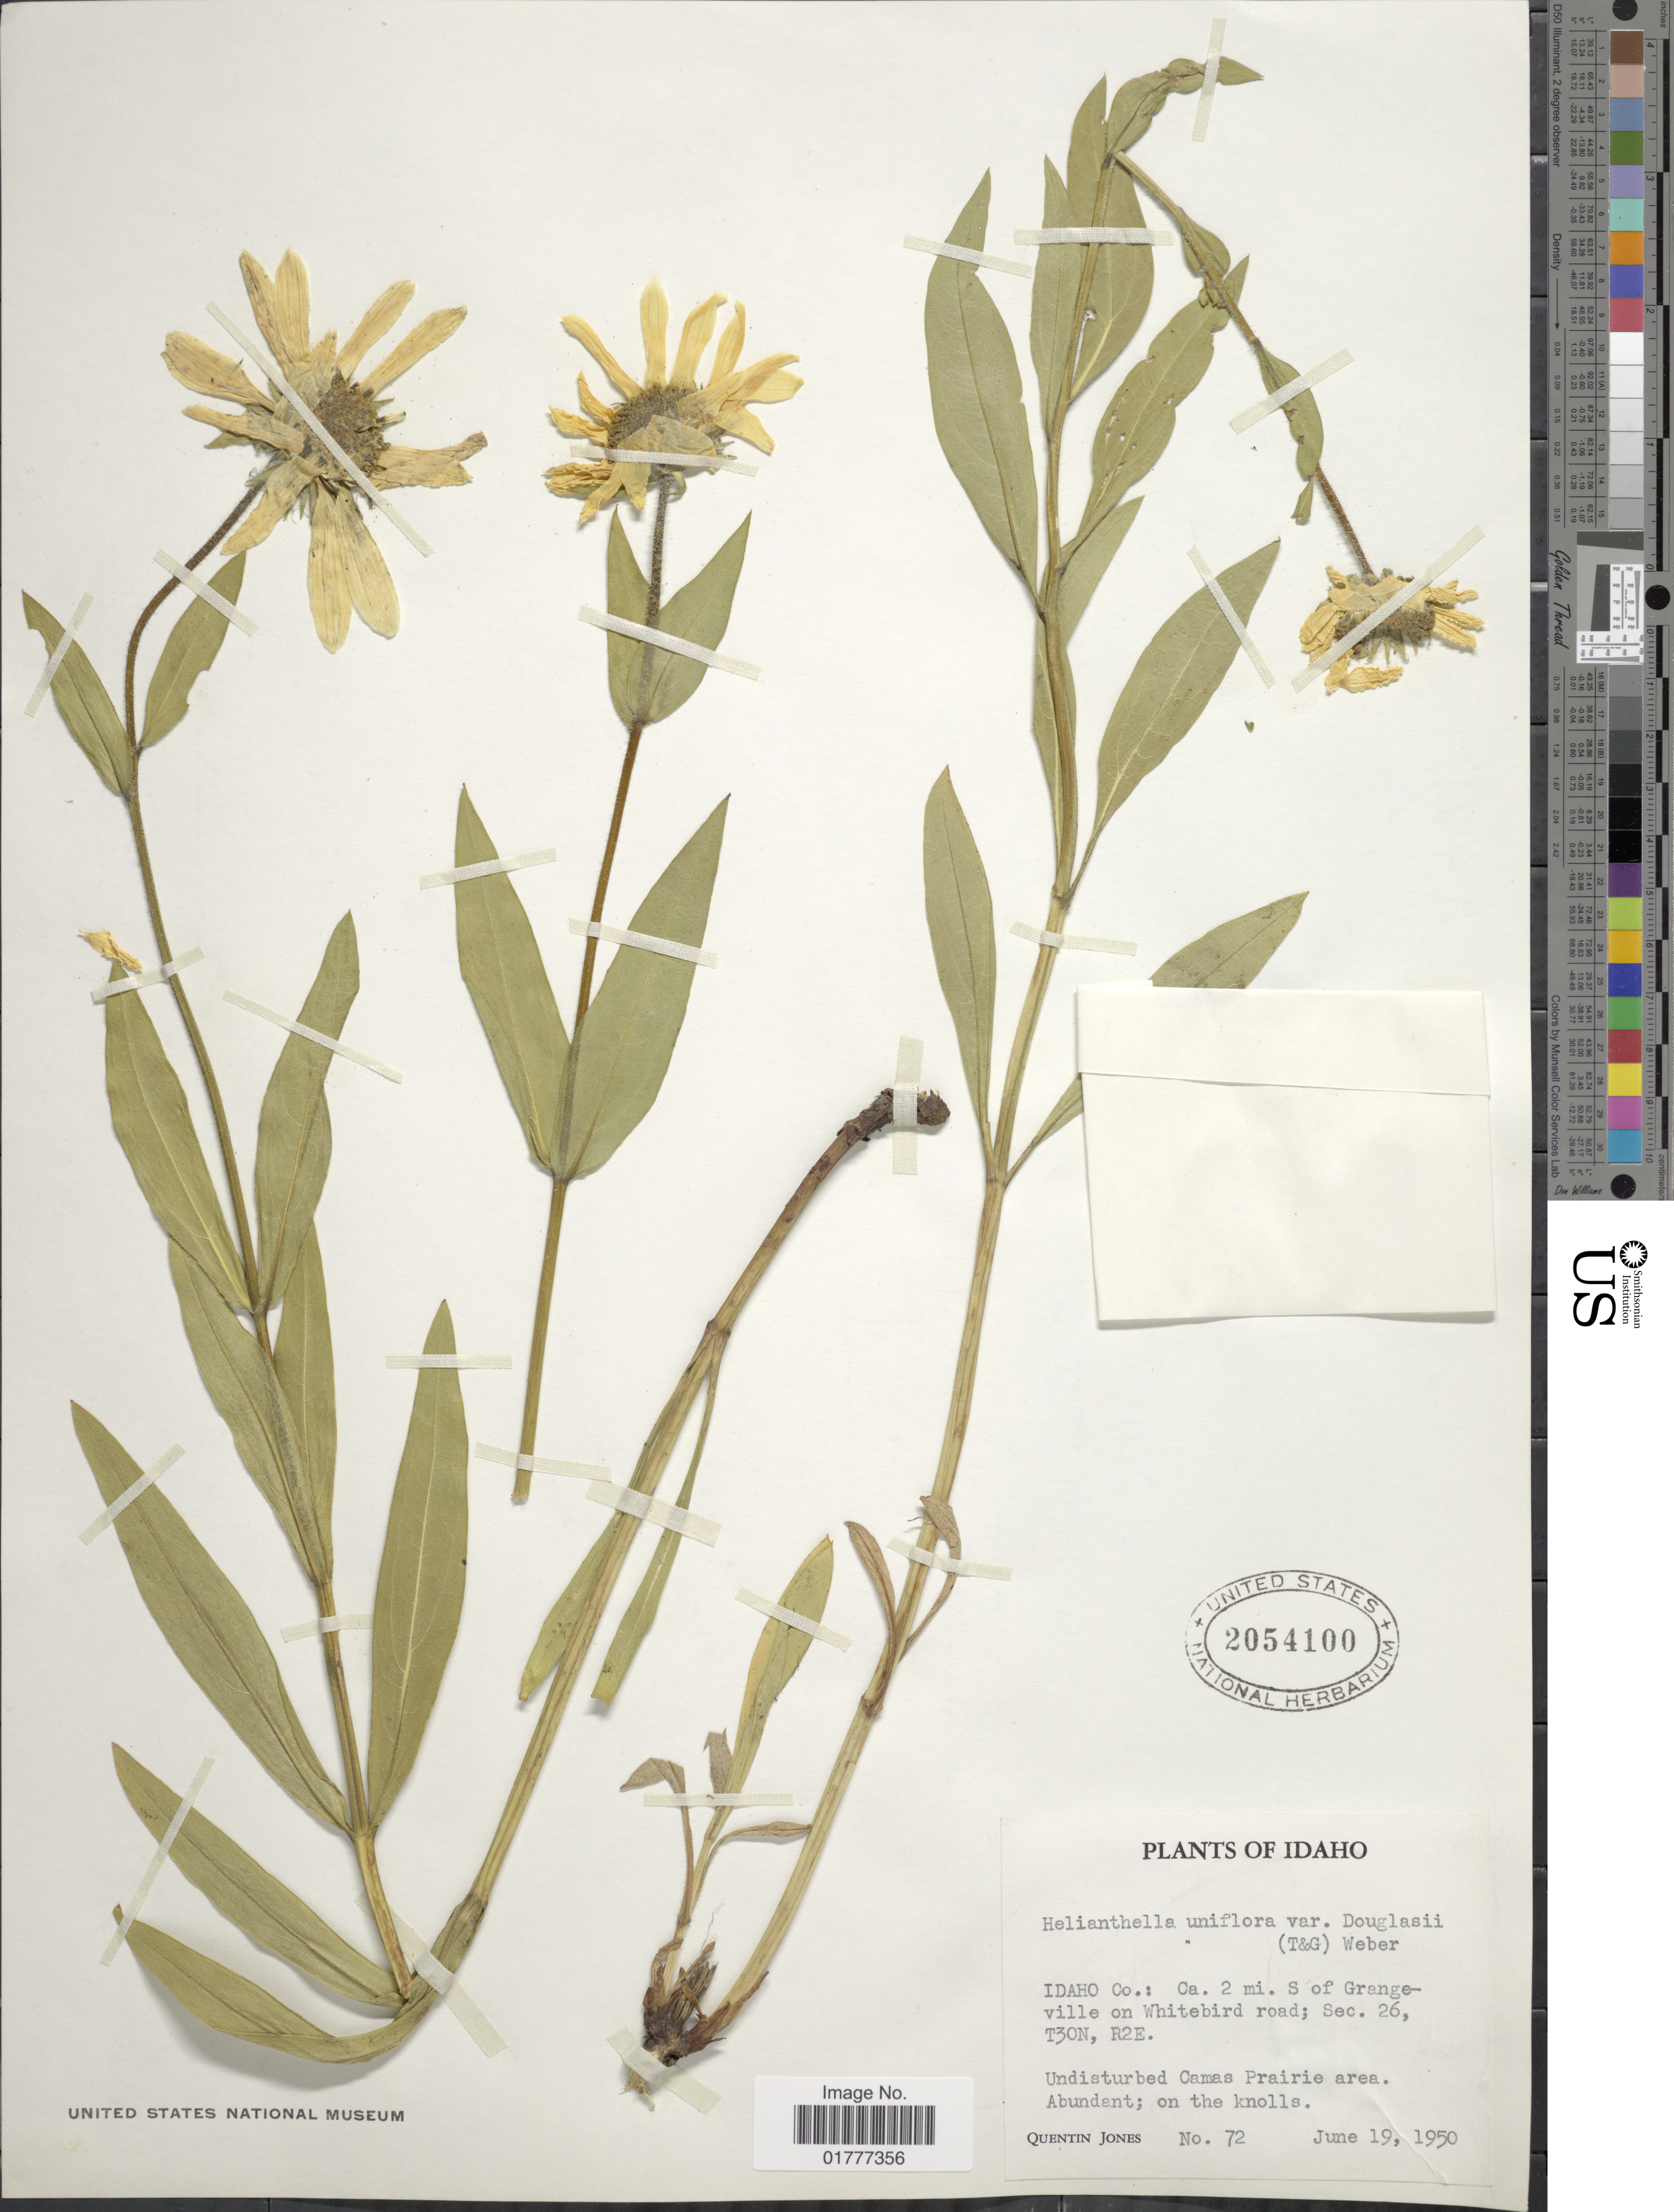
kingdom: Plantae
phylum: Tracheophyta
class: Magnoliopsida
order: Asterales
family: Asteraceae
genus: Helianthella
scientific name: Helianthella uniflora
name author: Torr. & A. Gray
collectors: Q. Jones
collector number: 72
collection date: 1950-06-19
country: United States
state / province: Idaho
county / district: Idaho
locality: ca. 2 mi. S of the Grangeville on Whitebord road; Sec.26, T30N, R2E, Undisturbed Camas Prairie area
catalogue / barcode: US 2054100